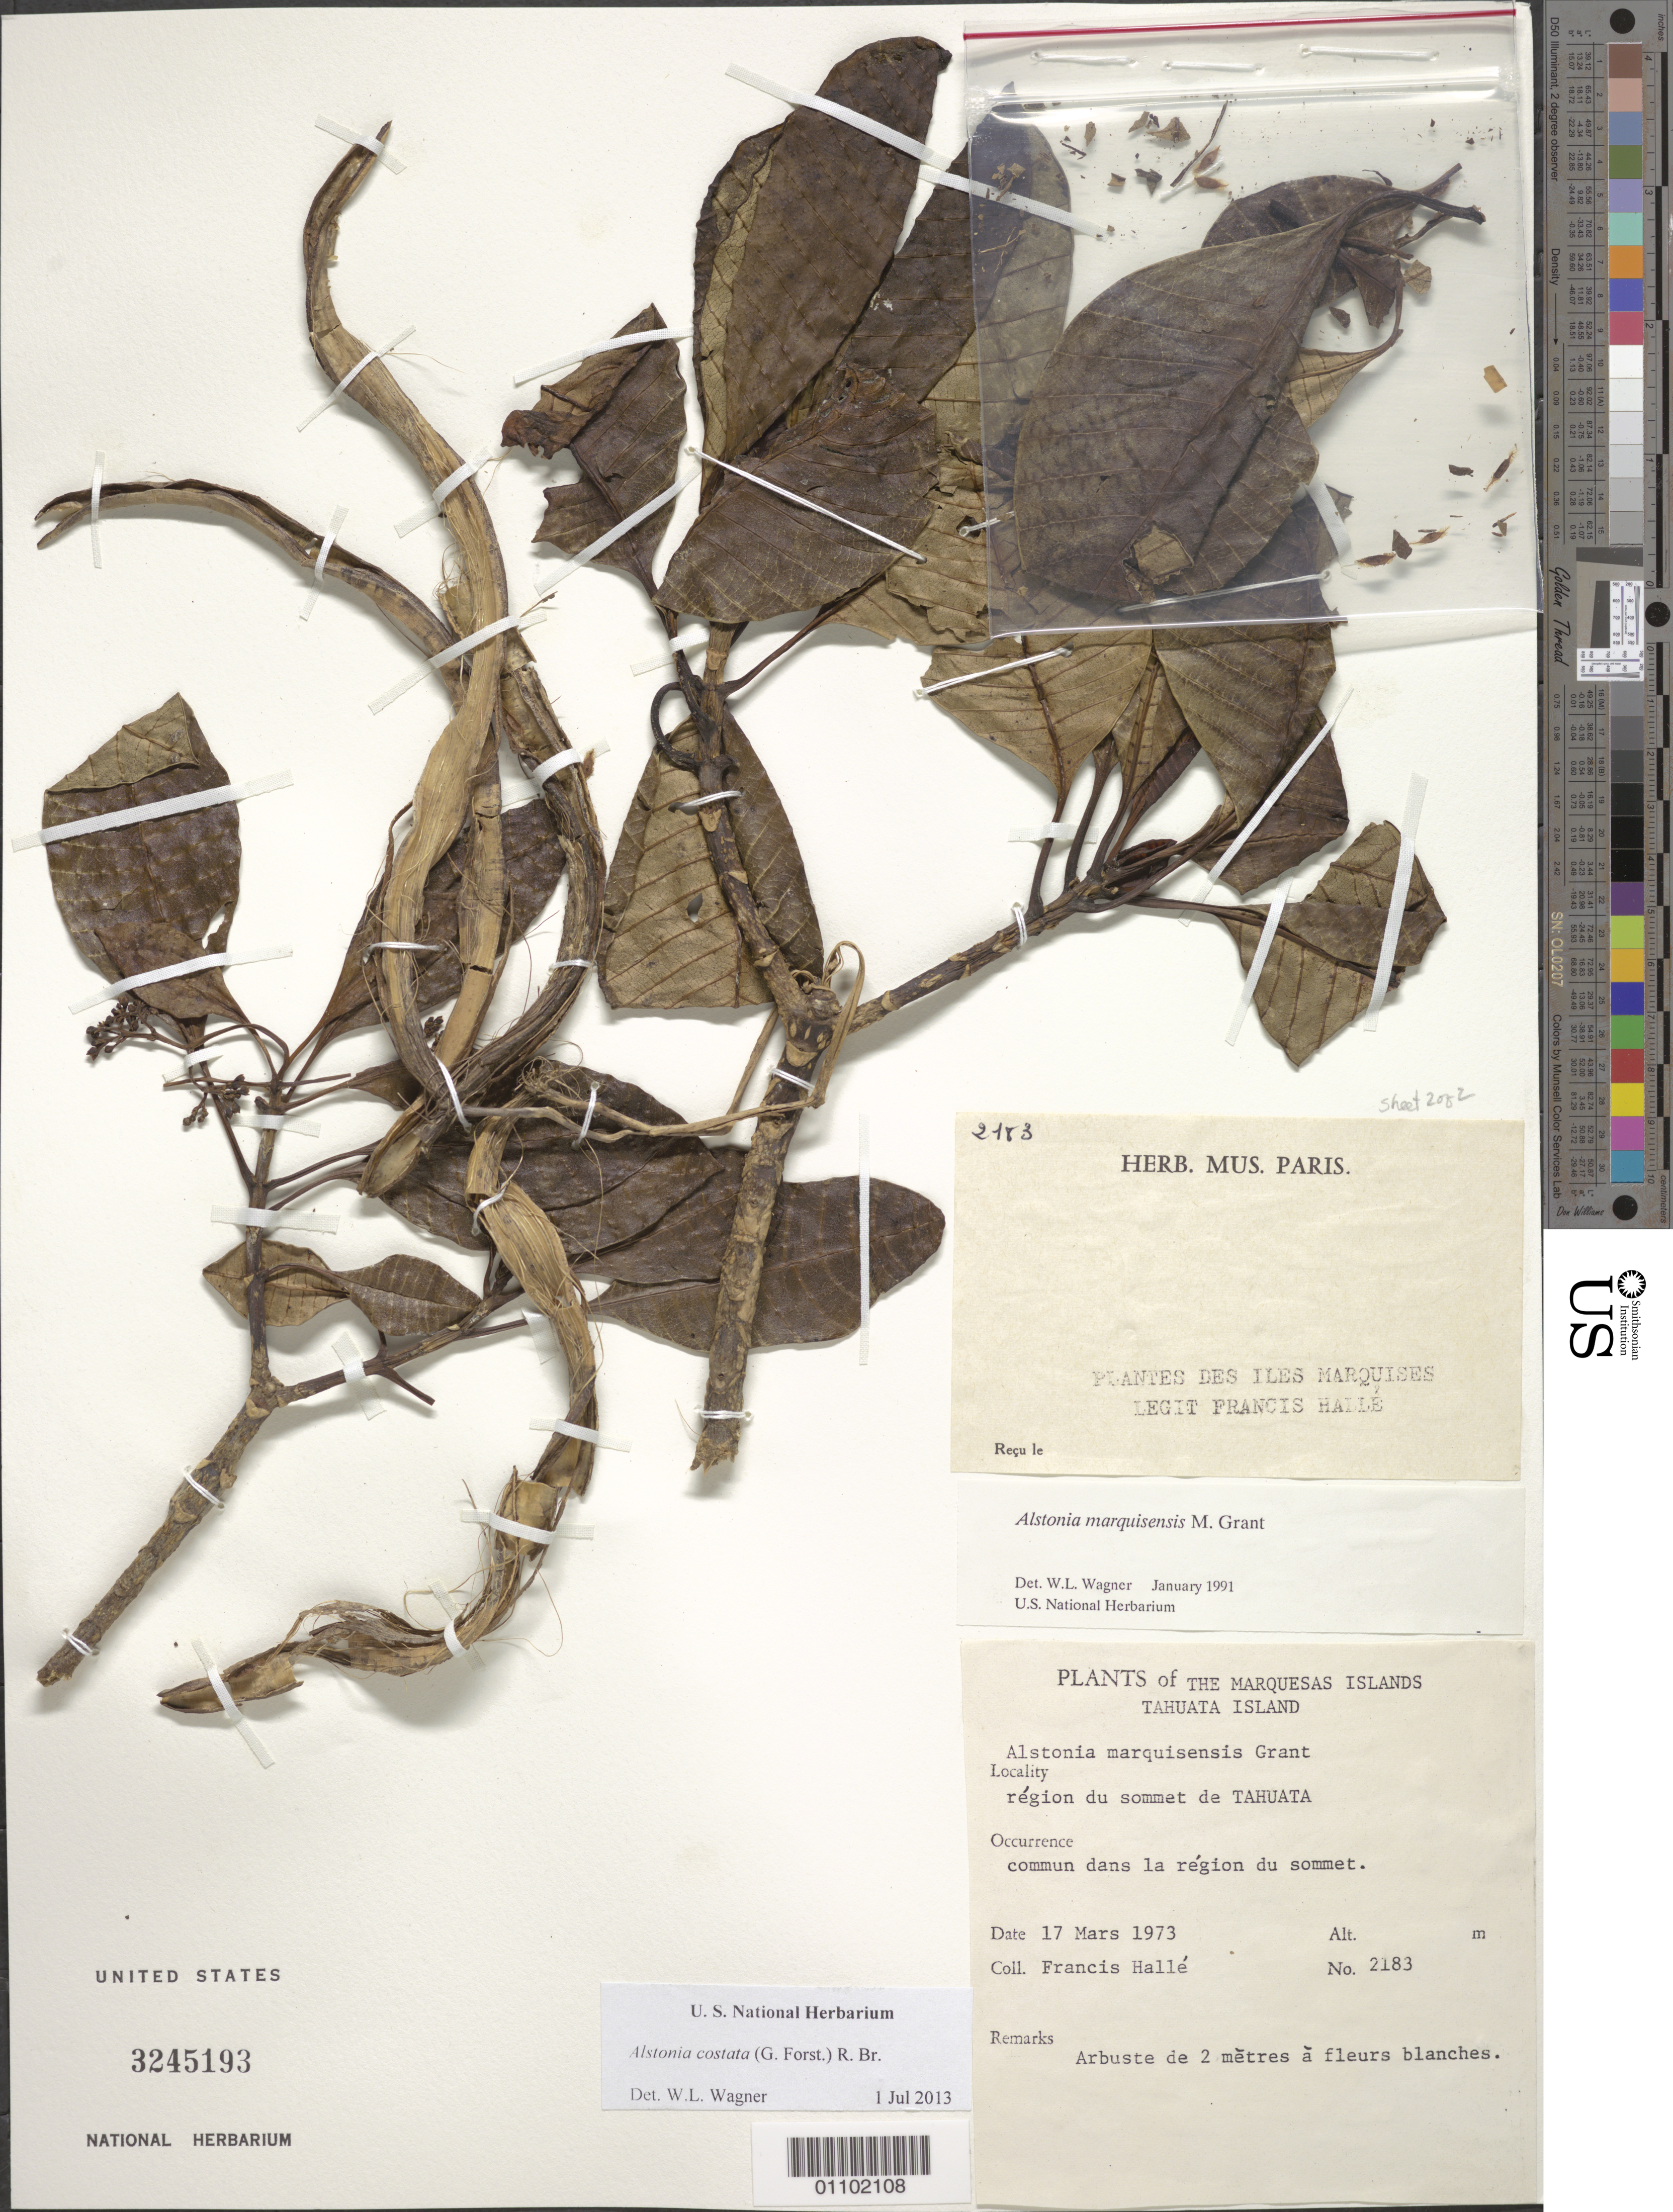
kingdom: Plantae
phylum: Tracheophyta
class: Magnoliopsida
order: Gentianales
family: Apocynaceae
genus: Alstonia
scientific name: Alstonia costata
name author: (G. Forst.) R. Br.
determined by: Lorence, David H., (PTBG), National Tropical Botanical Garden (UNITED STATES)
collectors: F. Hallé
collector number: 2183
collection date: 1973-03-17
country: French Polynesia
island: Tahuata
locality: Région du sommet de Tahuata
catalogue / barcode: US 3245193